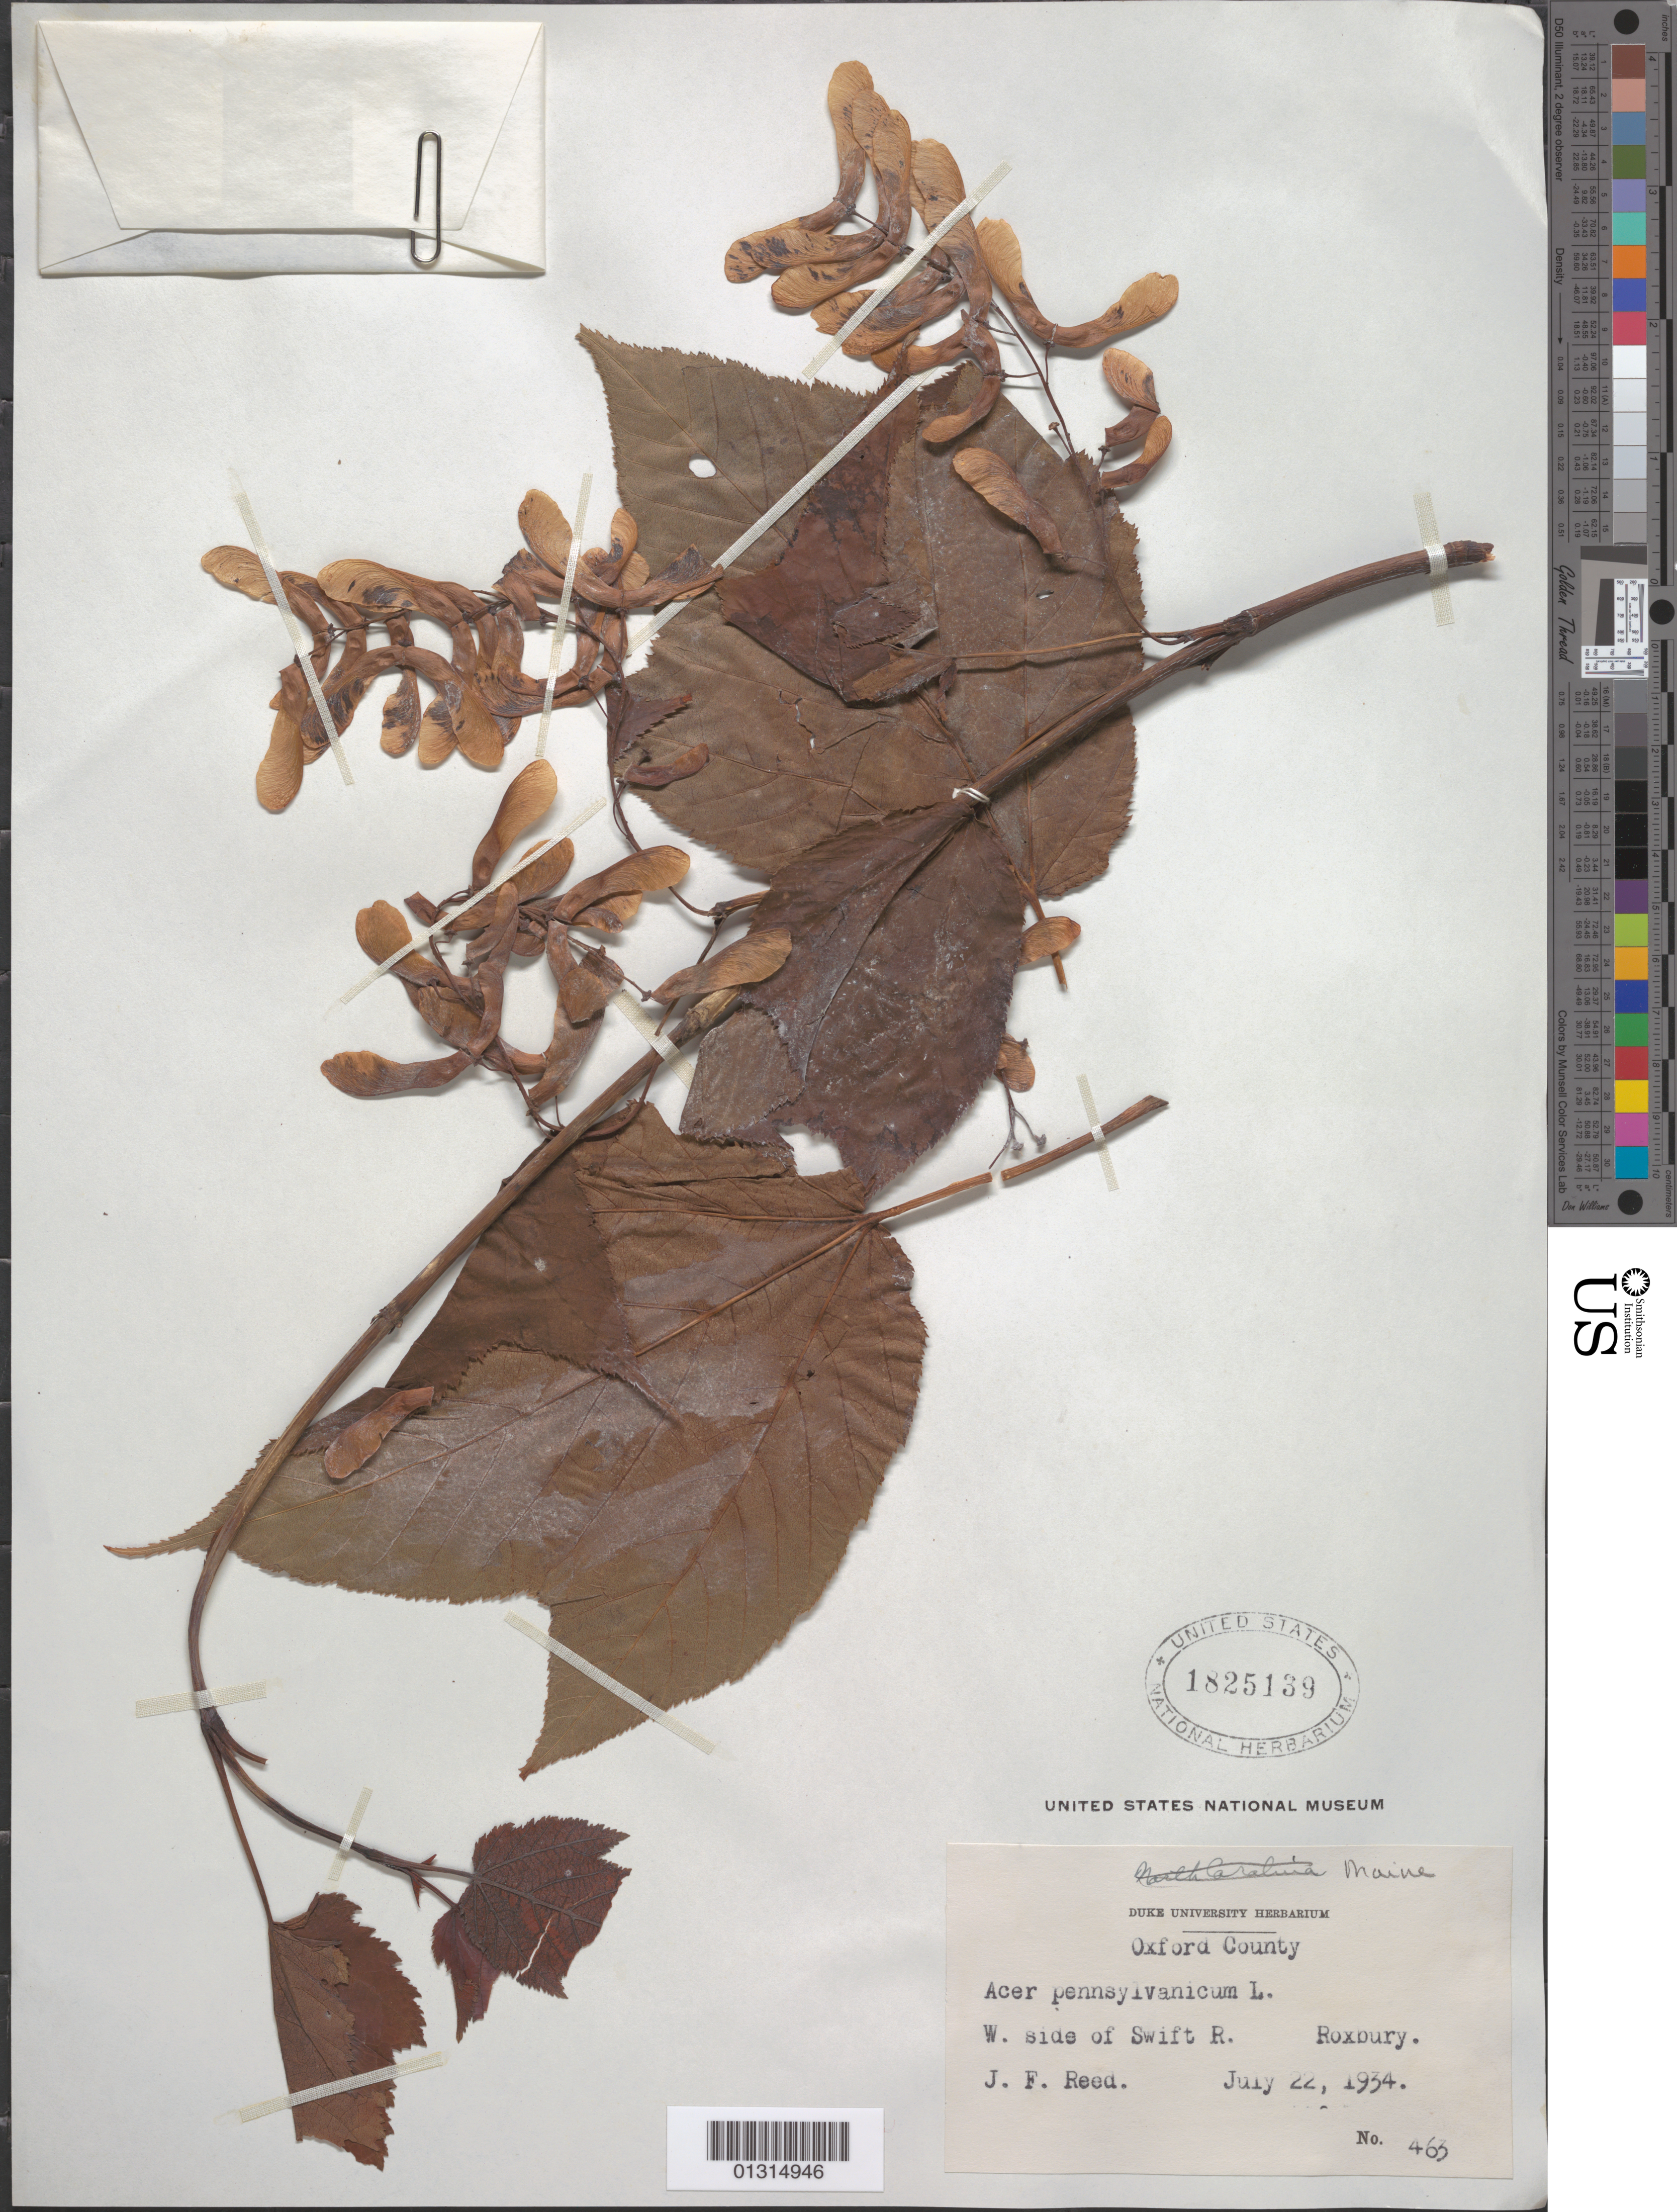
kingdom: Plantae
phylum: Tracheophyta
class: Magnoliopsida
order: Sapindales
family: Sapindaceae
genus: Acer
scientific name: Acer pensylvanicum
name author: L.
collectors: J. Reed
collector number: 463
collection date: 1934-07-22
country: United States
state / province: Maine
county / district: Oxford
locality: Oxford County, Roxbury, W side of Swift River.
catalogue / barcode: US 1825139